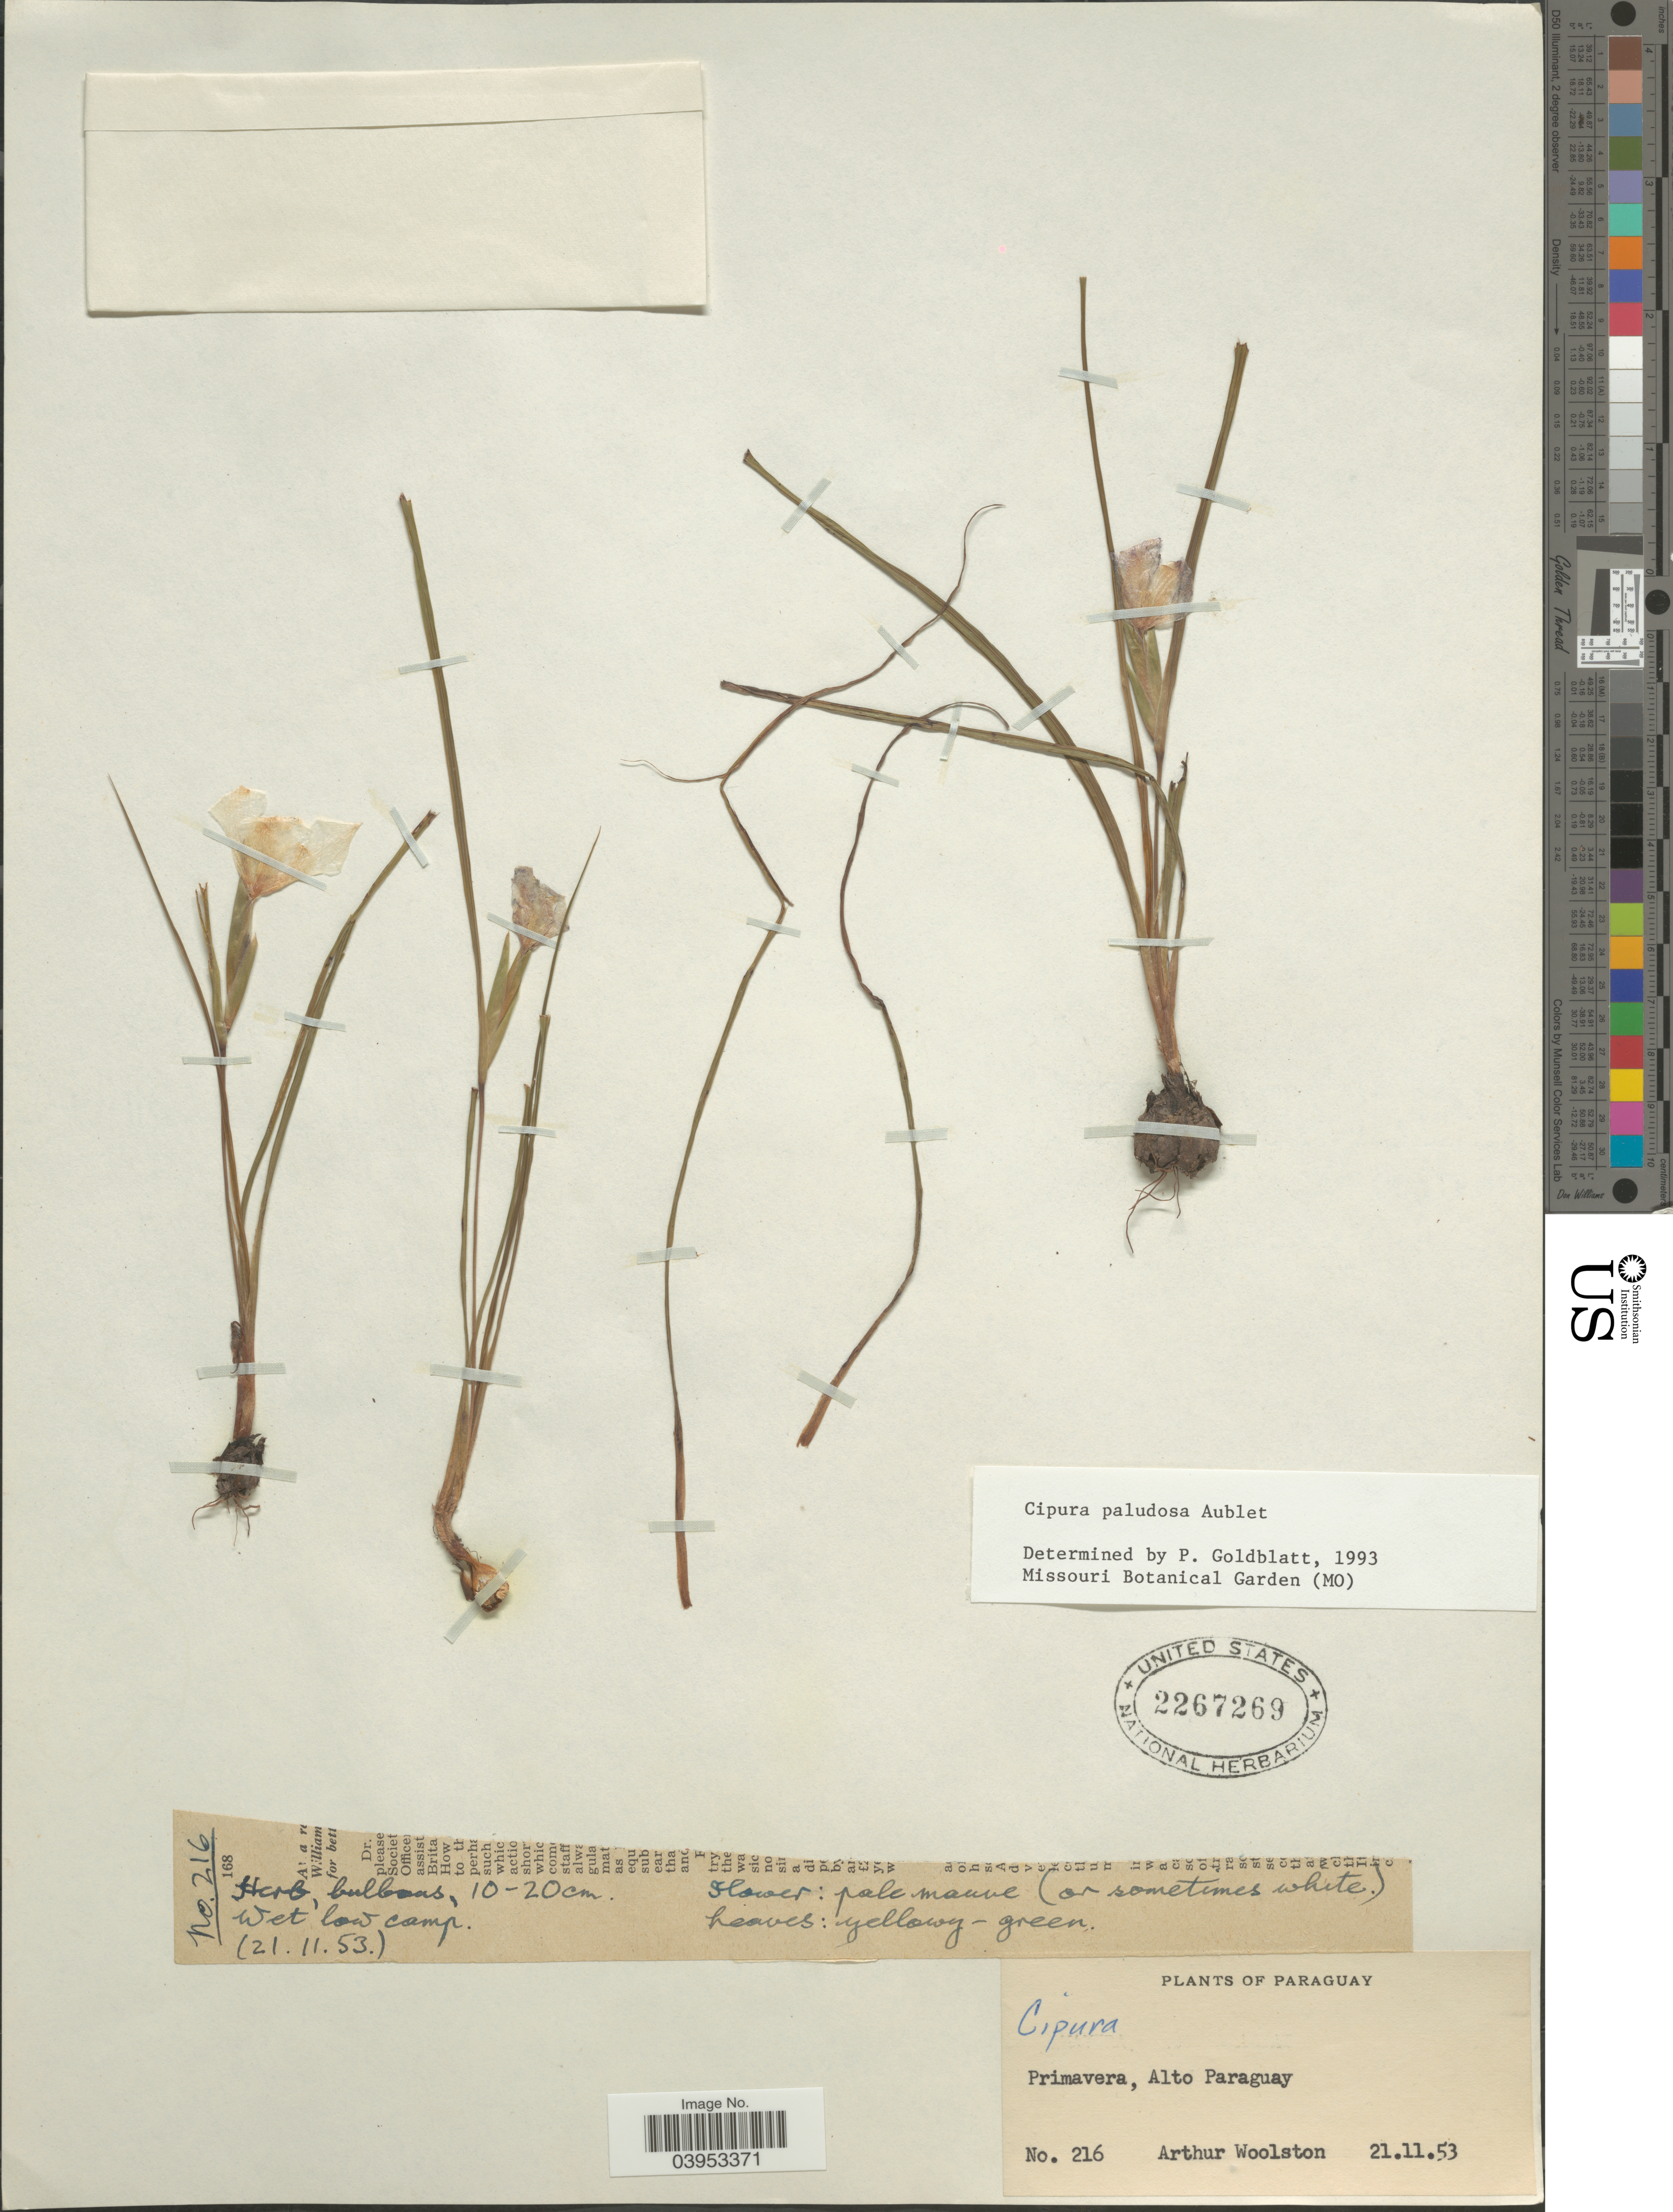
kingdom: Plantae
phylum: Tracheophyta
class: Liliopsida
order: Asparagales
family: Iridaceae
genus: Cipura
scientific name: Cipura paludosa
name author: Aubl.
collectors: A. L. Woolston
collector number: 216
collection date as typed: Transcribed d/m/y: 21/11/53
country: Paraguay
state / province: Alto Paraguay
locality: Primavera.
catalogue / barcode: US 2267269